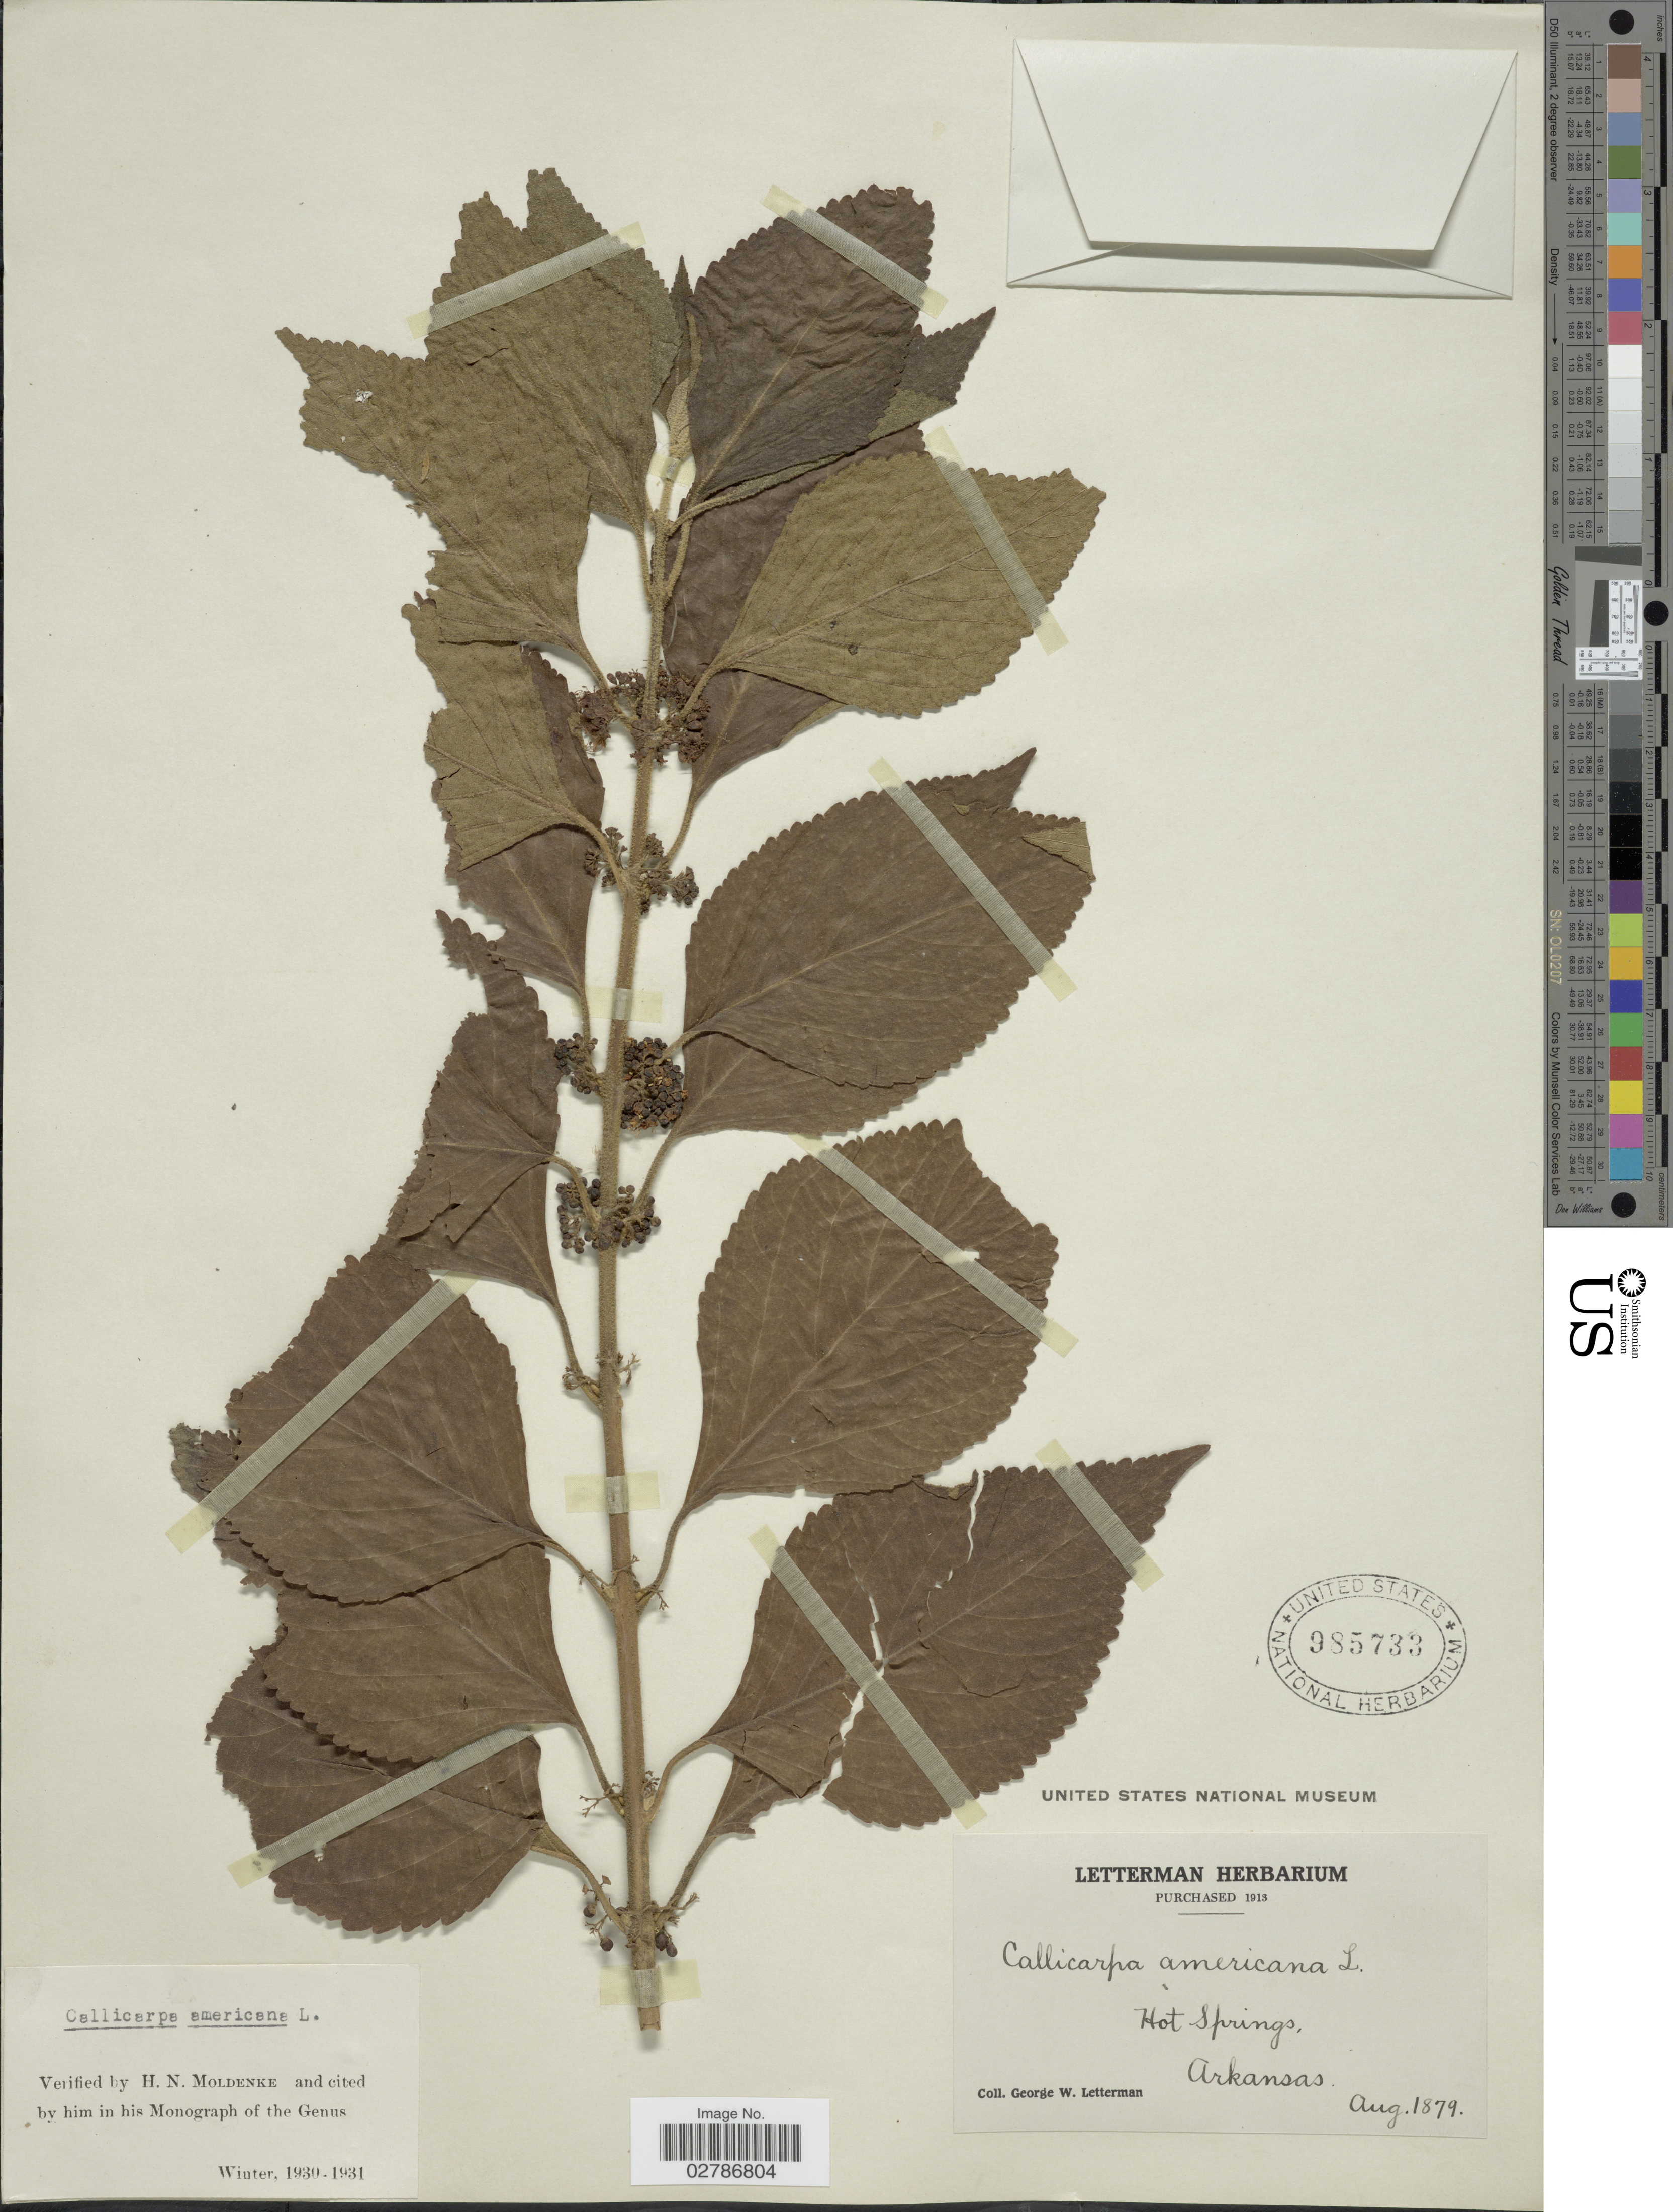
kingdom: Plantae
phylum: Tracheophyta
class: Magnoliopsida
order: Lamiales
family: Lamiaceae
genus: Callicarpa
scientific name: Callicarpa americana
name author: L.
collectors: G. W. Letterman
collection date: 1879-08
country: United States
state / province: Arkansas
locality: Hot Springs.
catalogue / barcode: US 985733